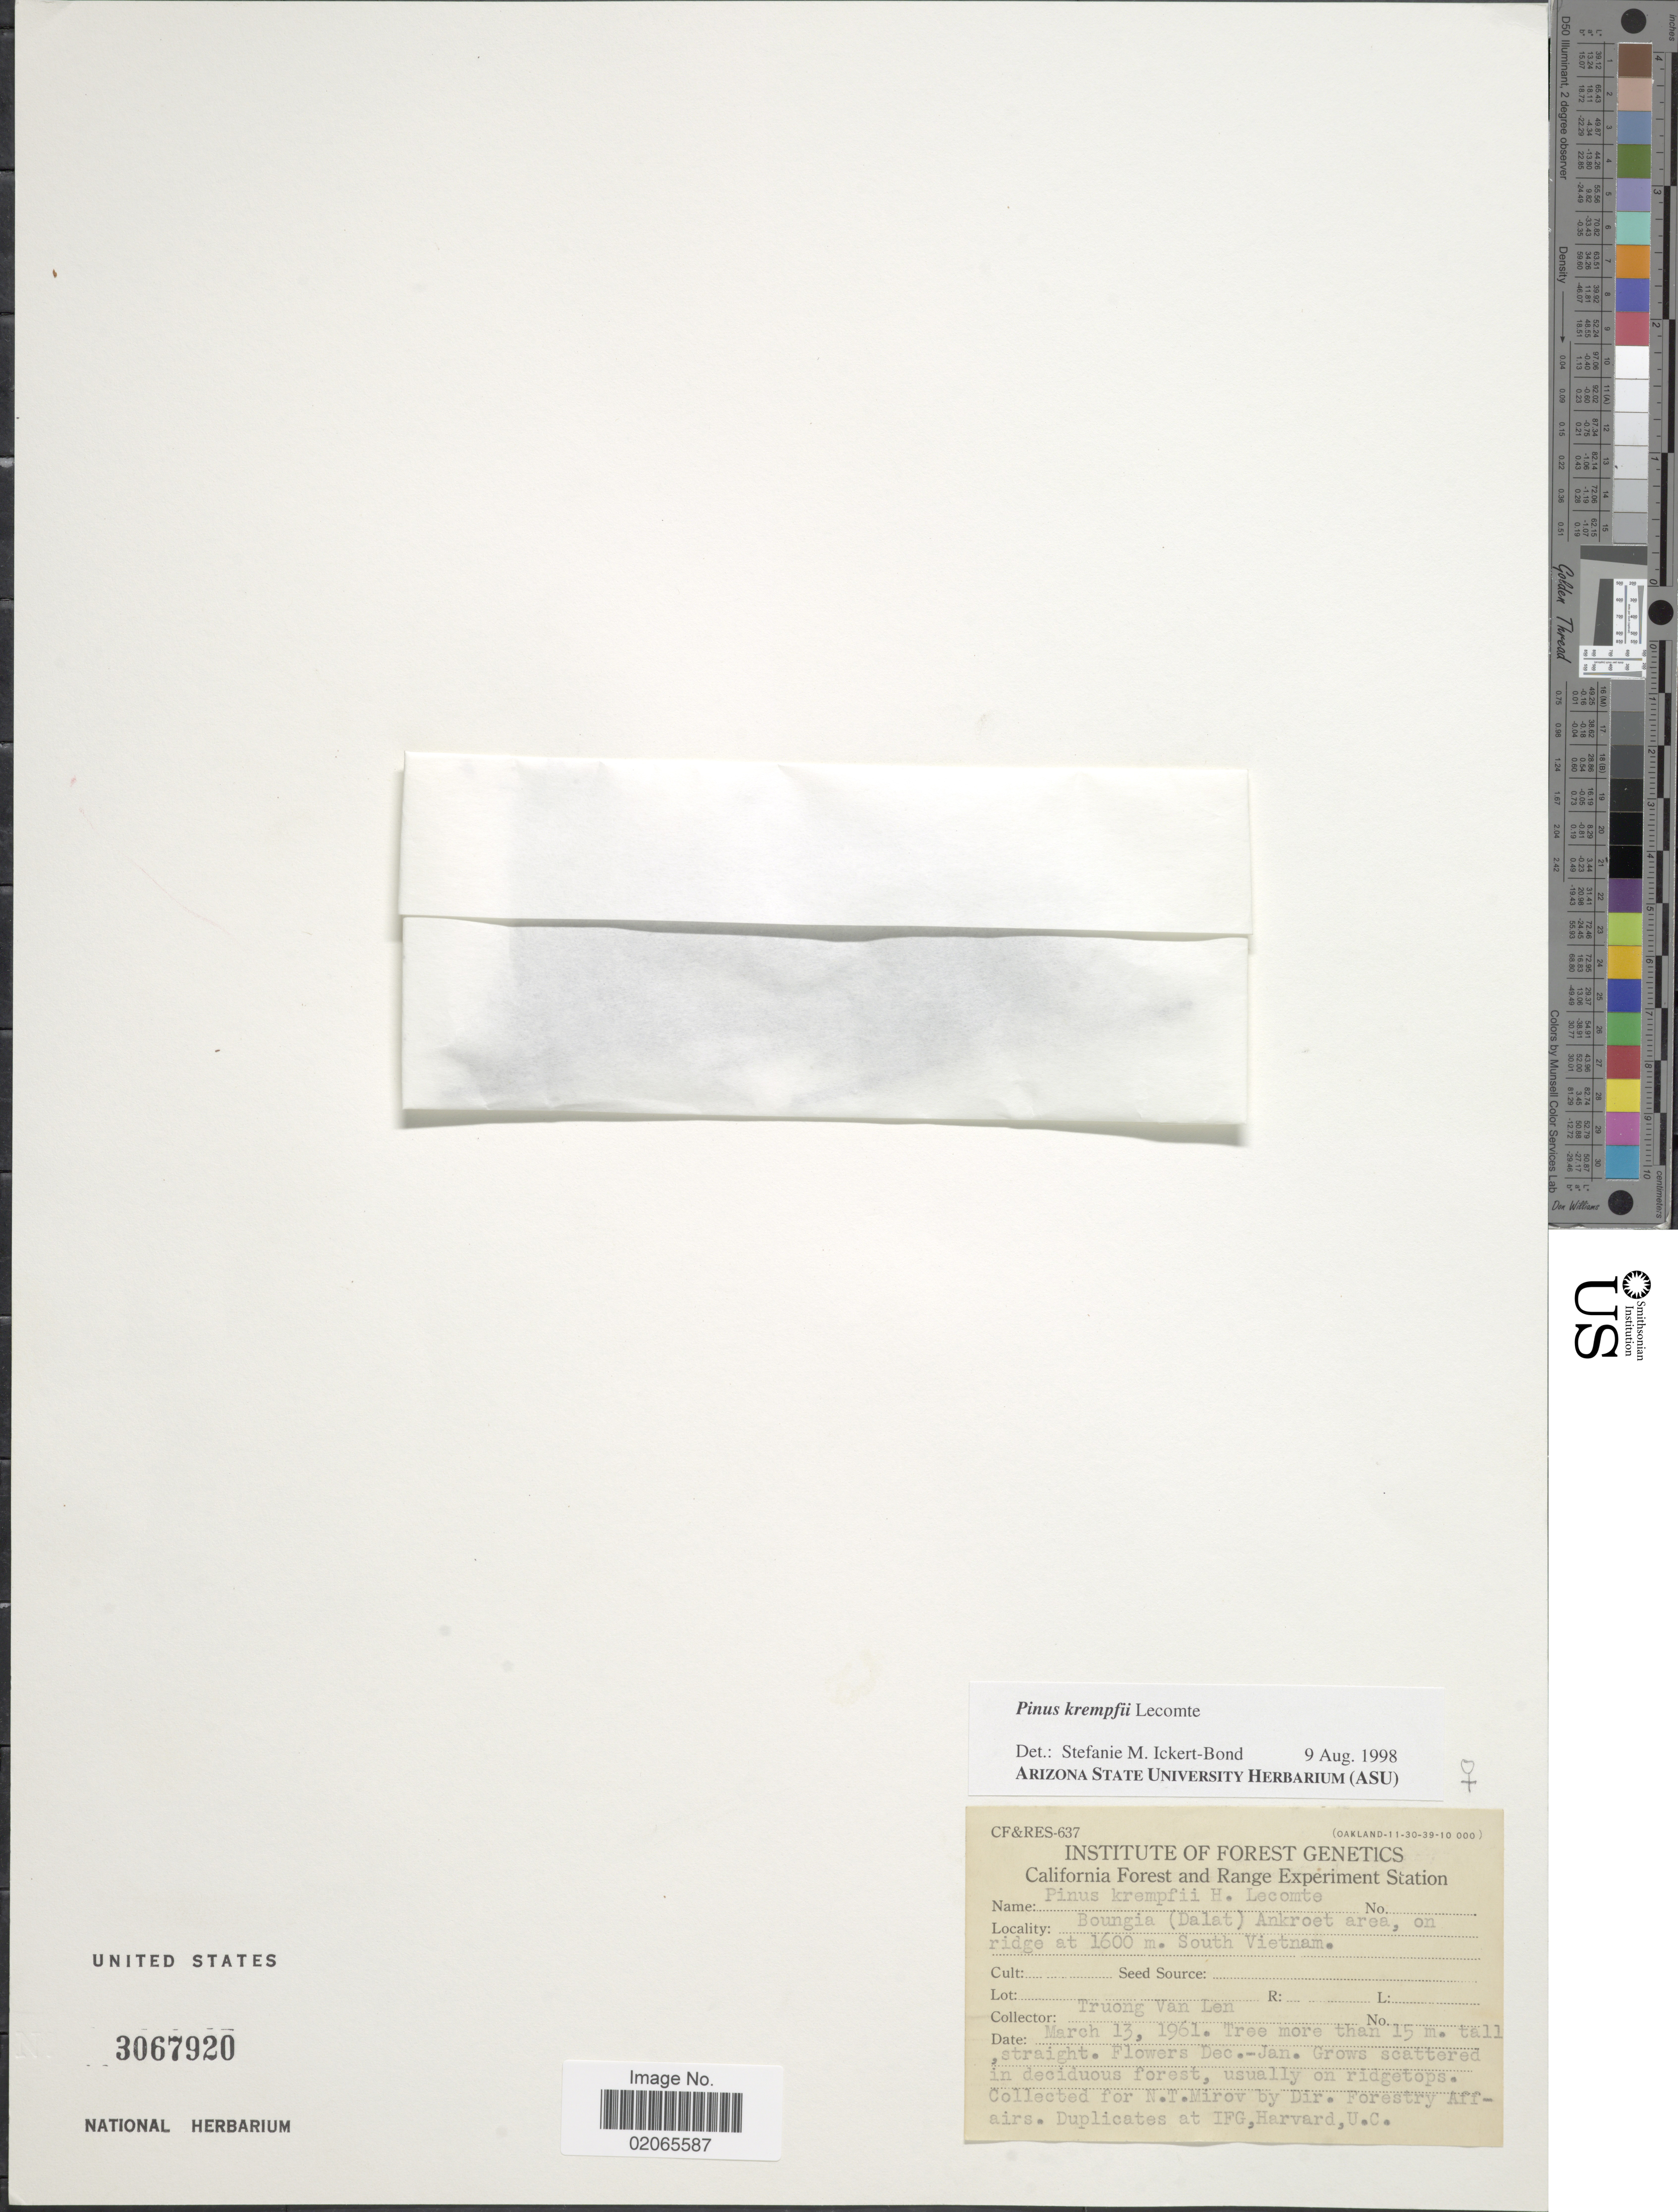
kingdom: Plantae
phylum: Tracheophyta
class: Pinopsida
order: Pinales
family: Pinaceae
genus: Pinus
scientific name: Pinus kaempferi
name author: Lamb.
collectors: T. Len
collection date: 1961-03-13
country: Vietnam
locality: Boungia (Dalaat) Ankroet Area, South Vietnam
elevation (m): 1600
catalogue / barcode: US 3067920